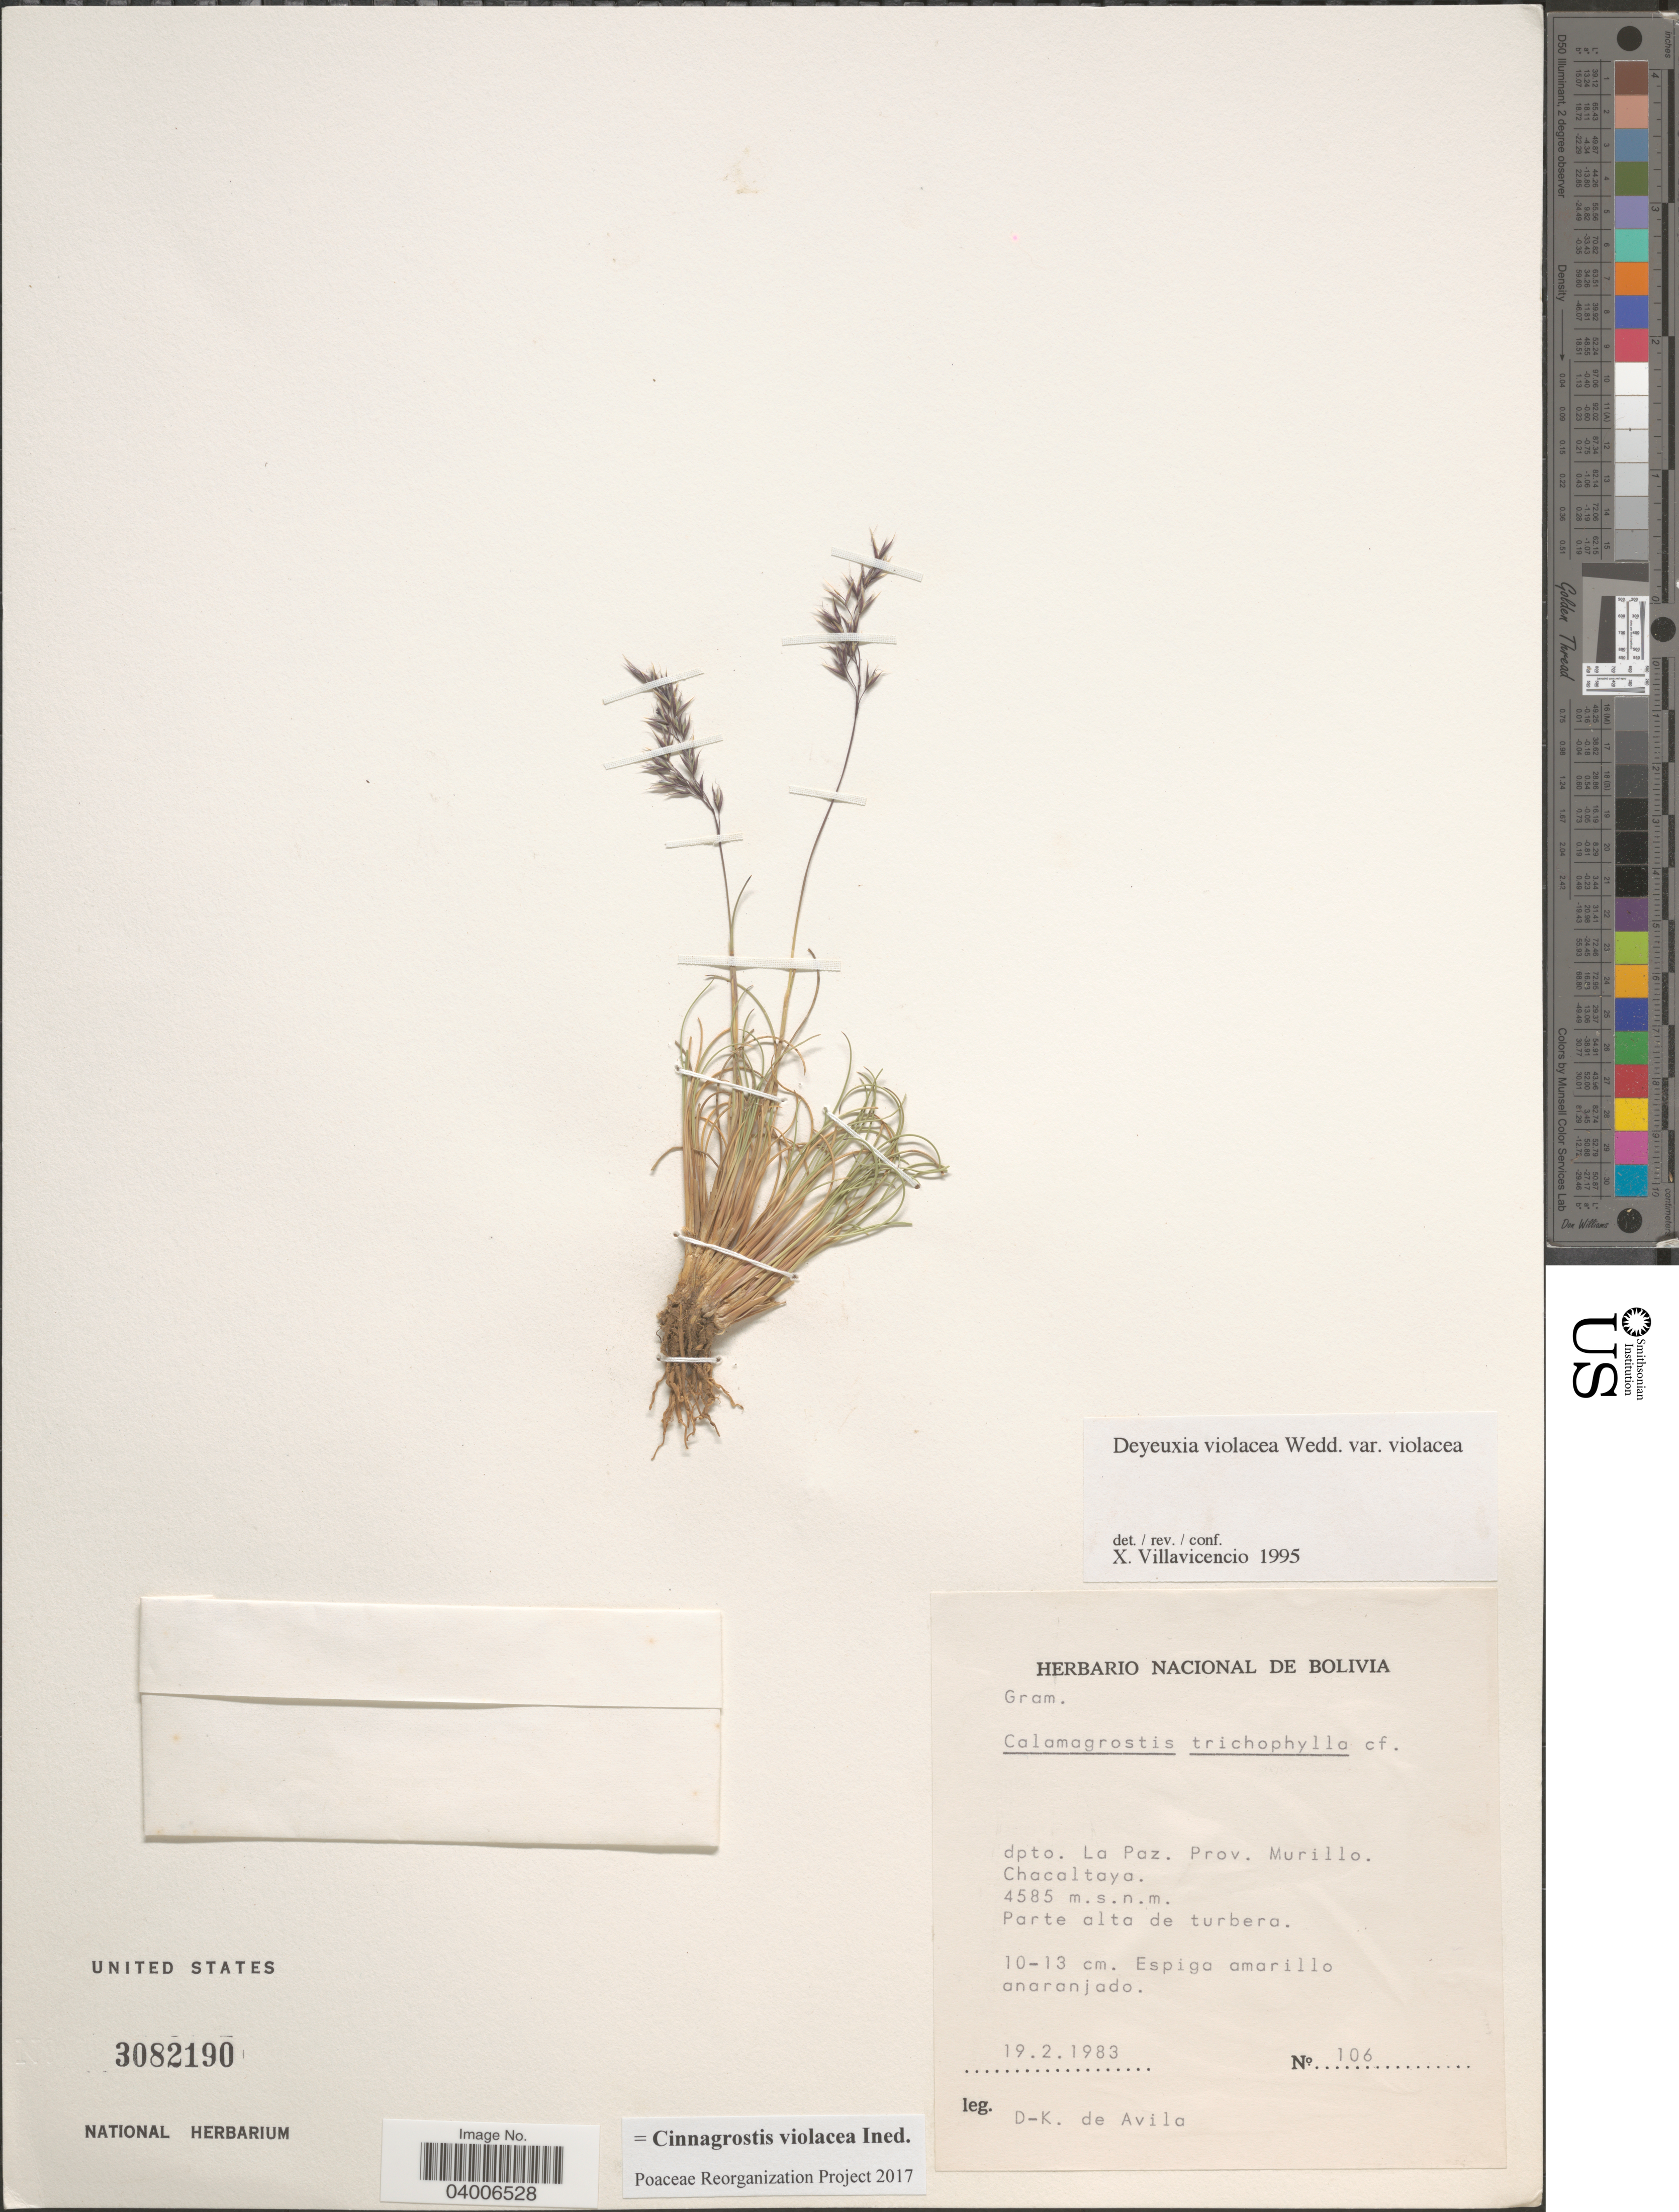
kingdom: Plantae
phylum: Tracheophyta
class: Liliopsida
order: Poales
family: Poaceae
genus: Cinnagrostis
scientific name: Cinnagrostis violacea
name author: (Wedd.) P.M. Peterson et al.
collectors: D. De Avila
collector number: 106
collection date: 1983-02-19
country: Bolivia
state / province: La Paz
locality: Dpto. La Paz. Prov. Murillo. Chacaltaya.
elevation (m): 4585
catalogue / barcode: US 3082190